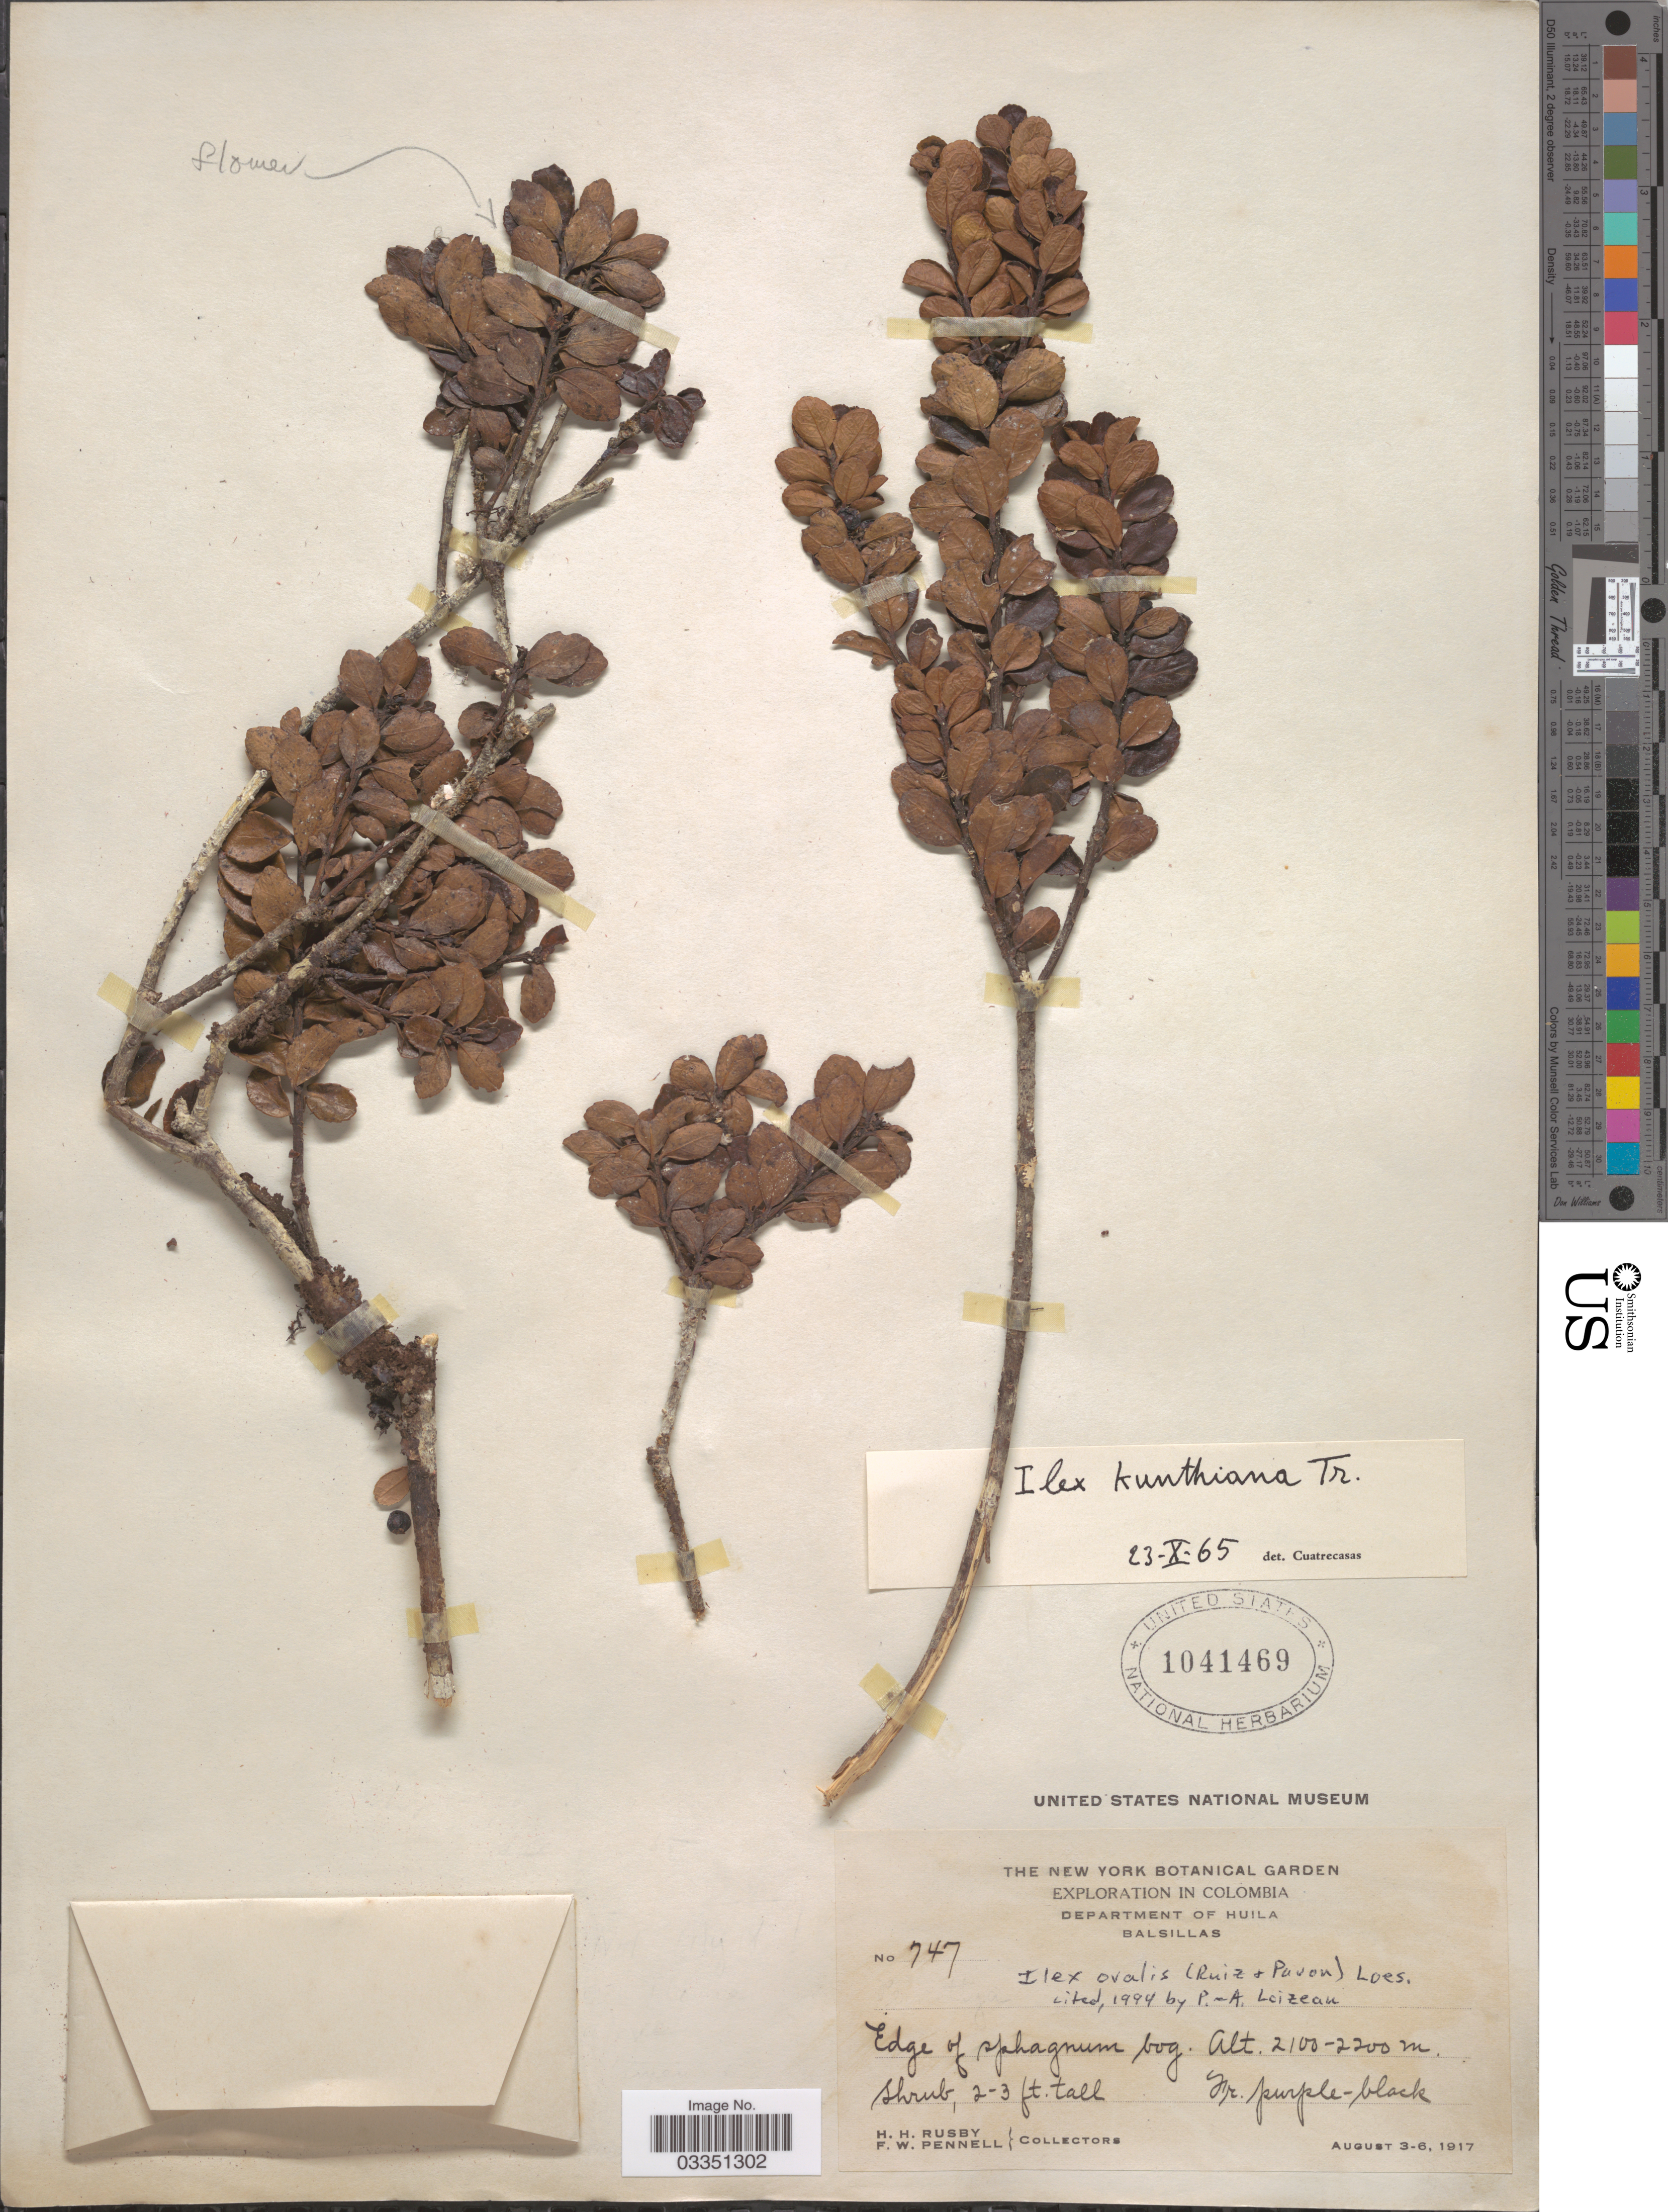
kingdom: Plantae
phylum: Tracheophyta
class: Magnoliopsida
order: Aquifoliales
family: Aquifoliaceae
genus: Ilex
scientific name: Ilex ovalis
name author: (Ruiz & Pav.) Loes.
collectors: H. H. Rusby & F. W. Pennell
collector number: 747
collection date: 1917-08-03/1917-08-06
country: Colombia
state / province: Huila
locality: Department of Huila. Balsillas.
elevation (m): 2100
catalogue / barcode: US 1041469